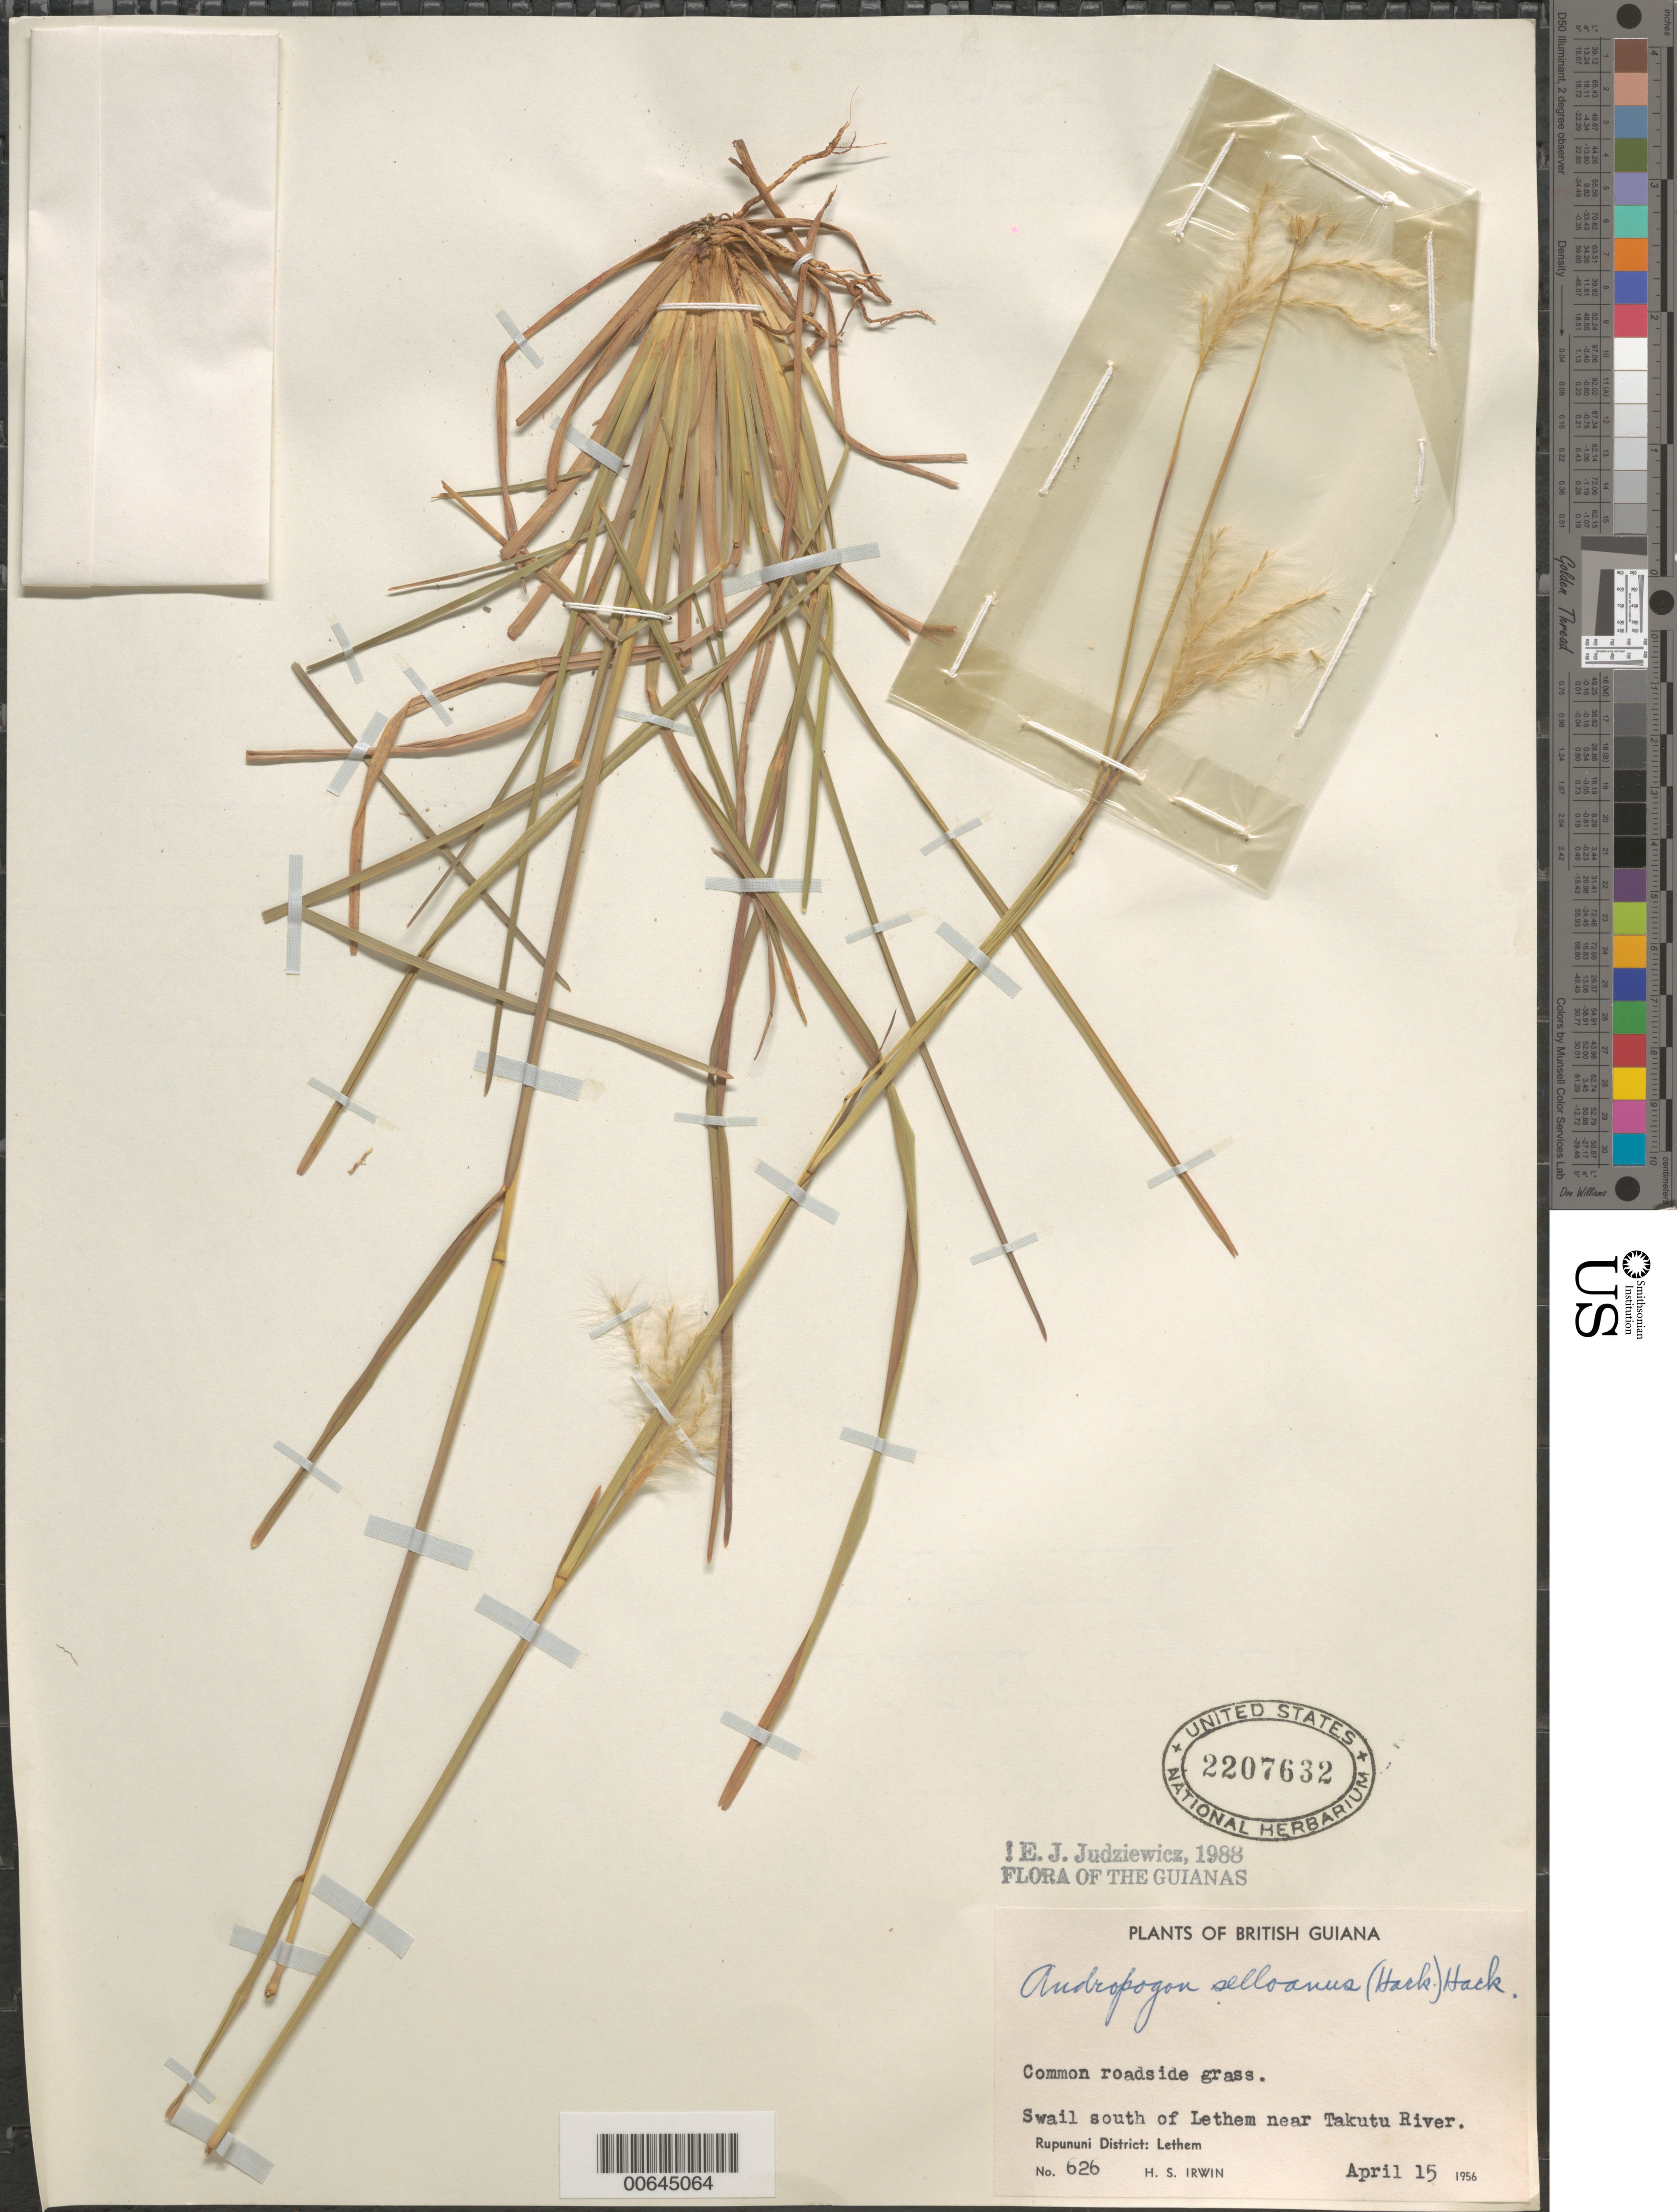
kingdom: Plantae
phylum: Tracheophyta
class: Liliopsida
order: Poales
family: Poaceae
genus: Andropogon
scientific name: Andropogon selloanus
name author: (Hack.) Hack.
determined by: Judziewicz, E. J.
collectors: H. Irwin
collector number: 626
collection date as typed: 15-Apr-56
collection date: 1956-04-15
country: Guyana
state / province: U. Takutu-U. Essequibo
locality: Rupununi Dist., S of Lethem, Takutu River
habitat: Swail, roadside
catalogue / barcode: US 2207632